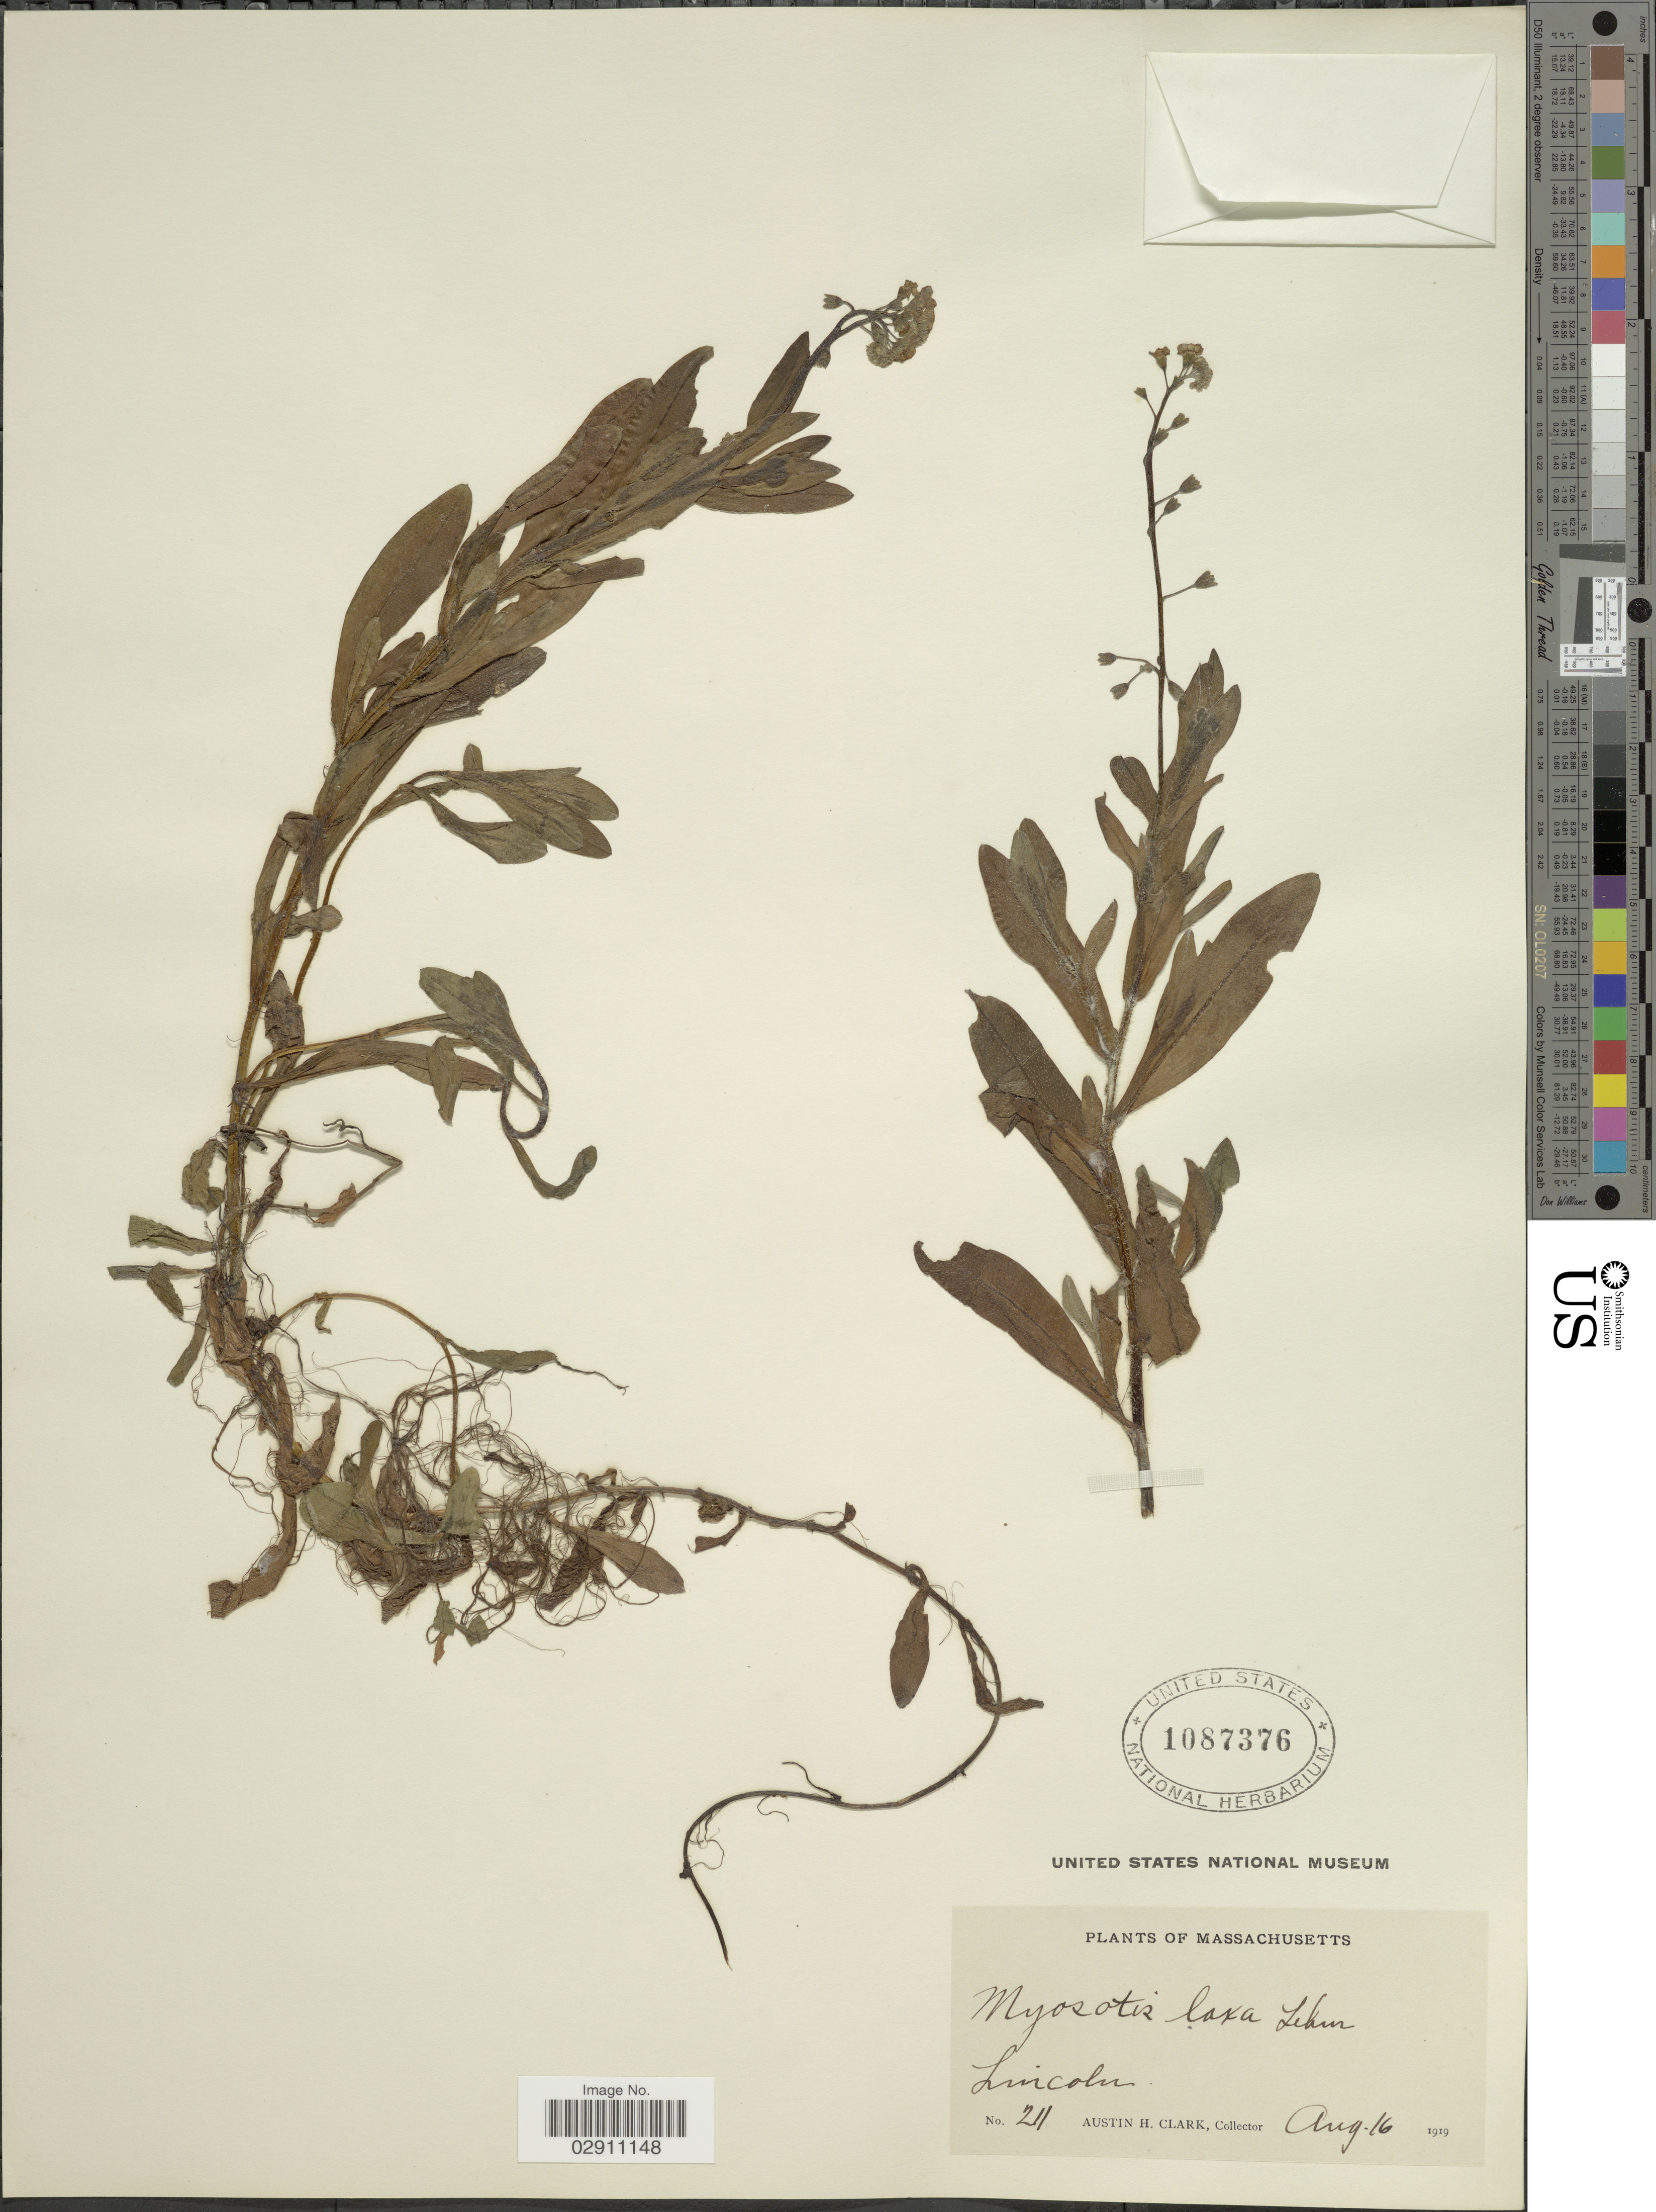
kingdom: Plantae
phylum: Tracheophyta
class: Magnoliopsida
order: Boraginales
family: Boraginaceae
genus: Myosotis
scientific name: Myosotis laxa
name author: F. Lehm.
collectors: A. H. Clark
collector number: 211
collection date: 1919-08-16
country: United States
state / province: Massachusetts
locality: Lincoln.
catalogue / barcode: US 1087376